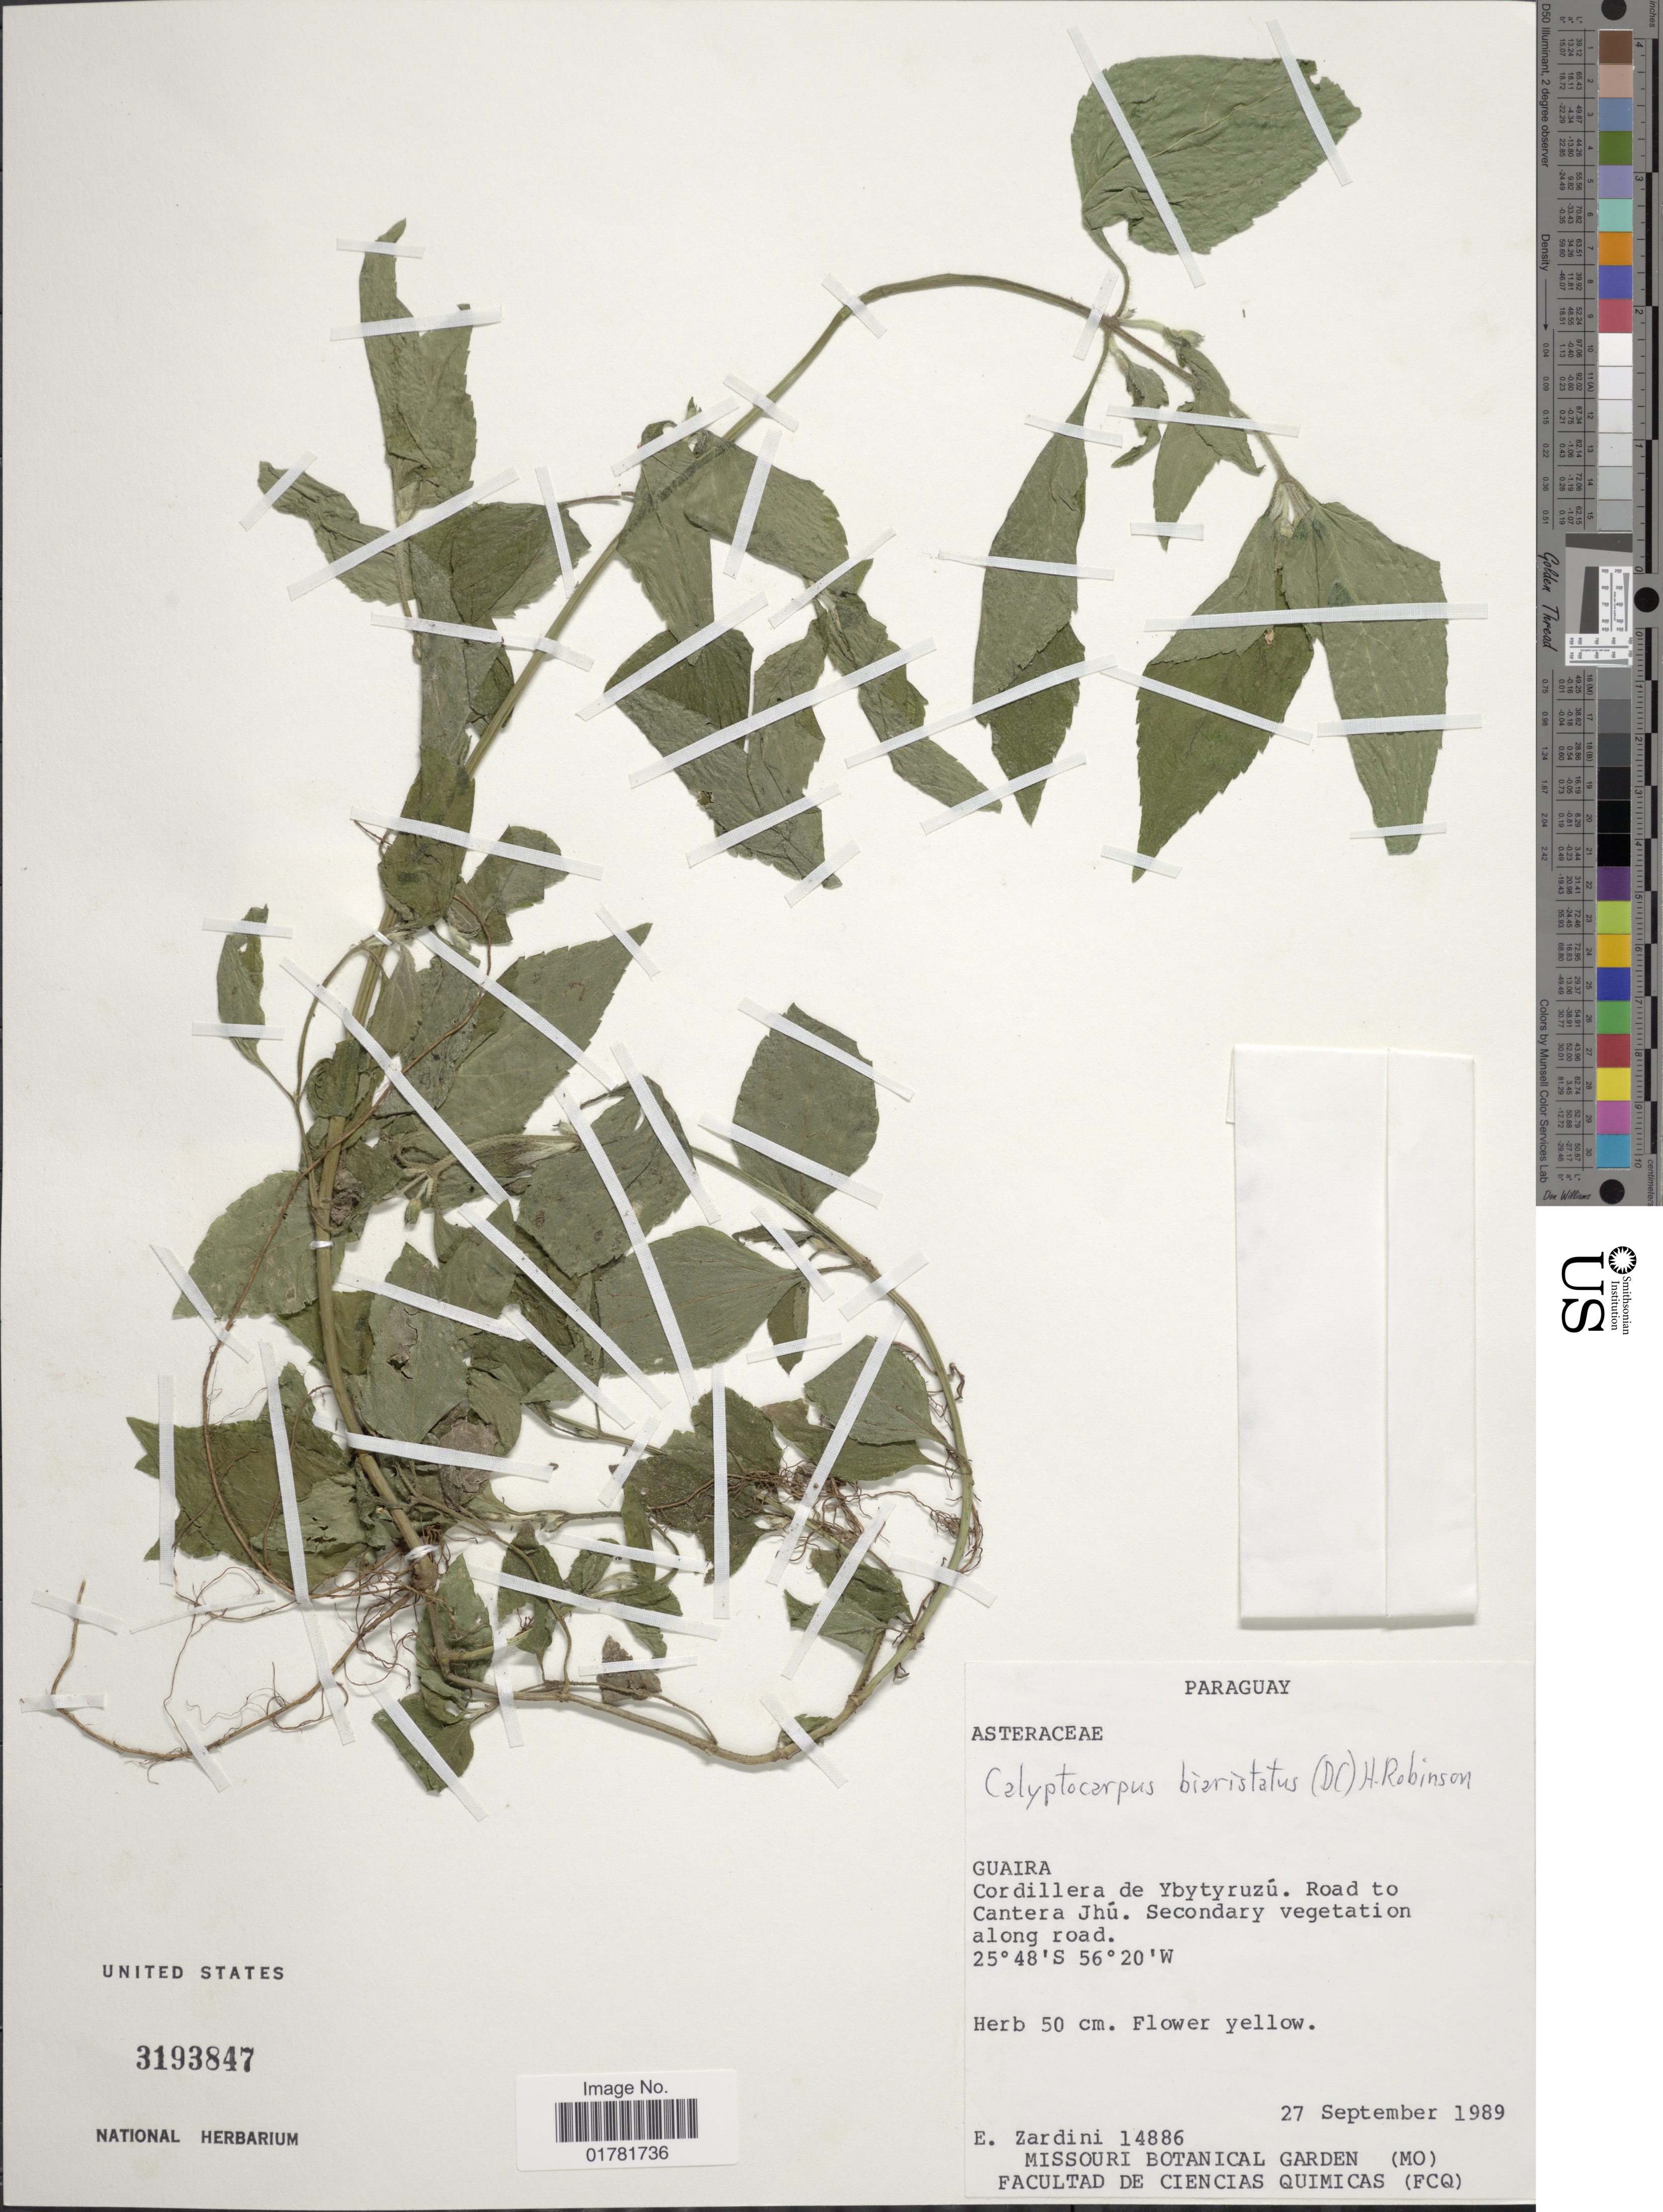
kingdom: Plantae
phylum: Tracheophyta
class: Magnoliopsida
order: Asterales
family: Asteraceae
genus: Calyptocarpus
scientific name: Calyptocarpus baristatus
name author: (DC.) H. Rob.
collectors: E. M. Zardini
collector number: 14886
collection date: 1989-09-27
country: Paraguay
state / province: Guaira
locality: Cordillera de Ybytyruzú. Road to Cantera Jhú. Secondary vegetation along road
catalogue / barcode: US 3193847